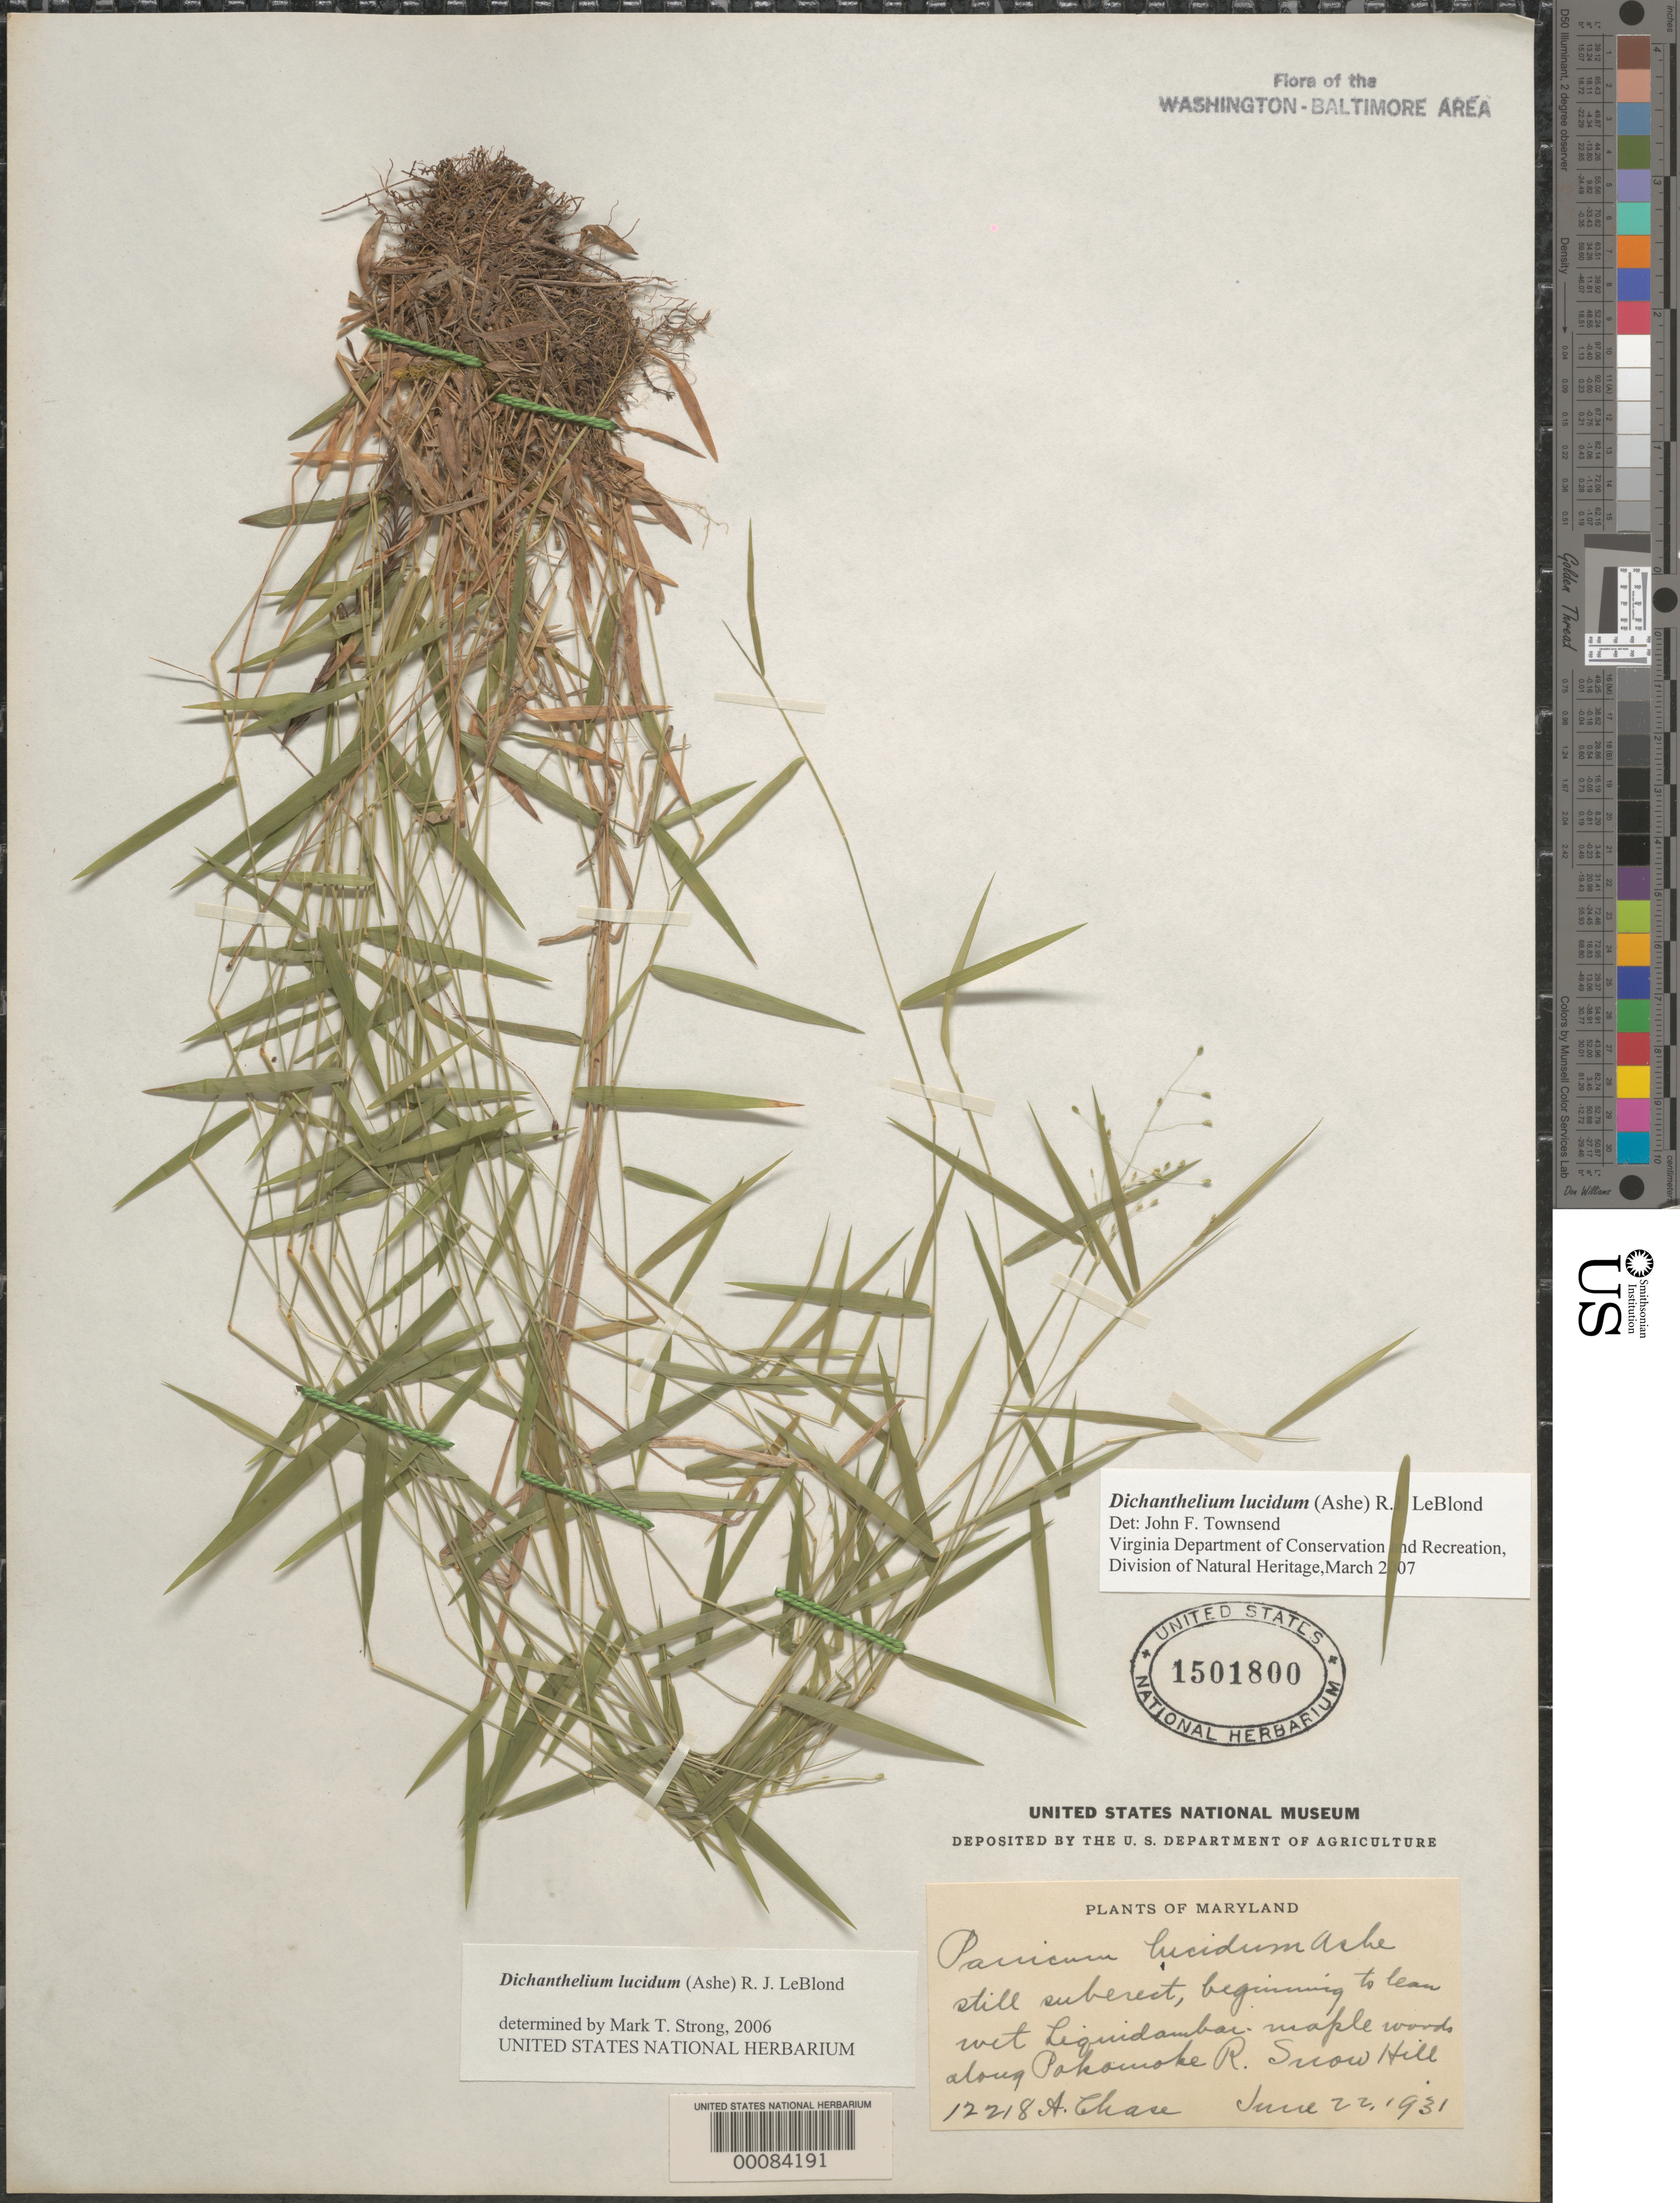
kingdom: Plantae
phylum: Tracheophyta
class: Liliopsida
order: Poales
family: Poaceae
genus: Dichanthelium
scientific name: Dichanthelium dichotomum var. dichotomum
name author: (L.) Gould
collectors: A. Chase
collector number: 12218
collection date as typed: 22 Jun 1931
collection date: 1931-06-22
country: United States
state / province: Maryland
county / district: Worcester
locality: Pokomoke River, Snow Hill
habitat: Maple woods, wet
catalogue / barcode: US 1501800